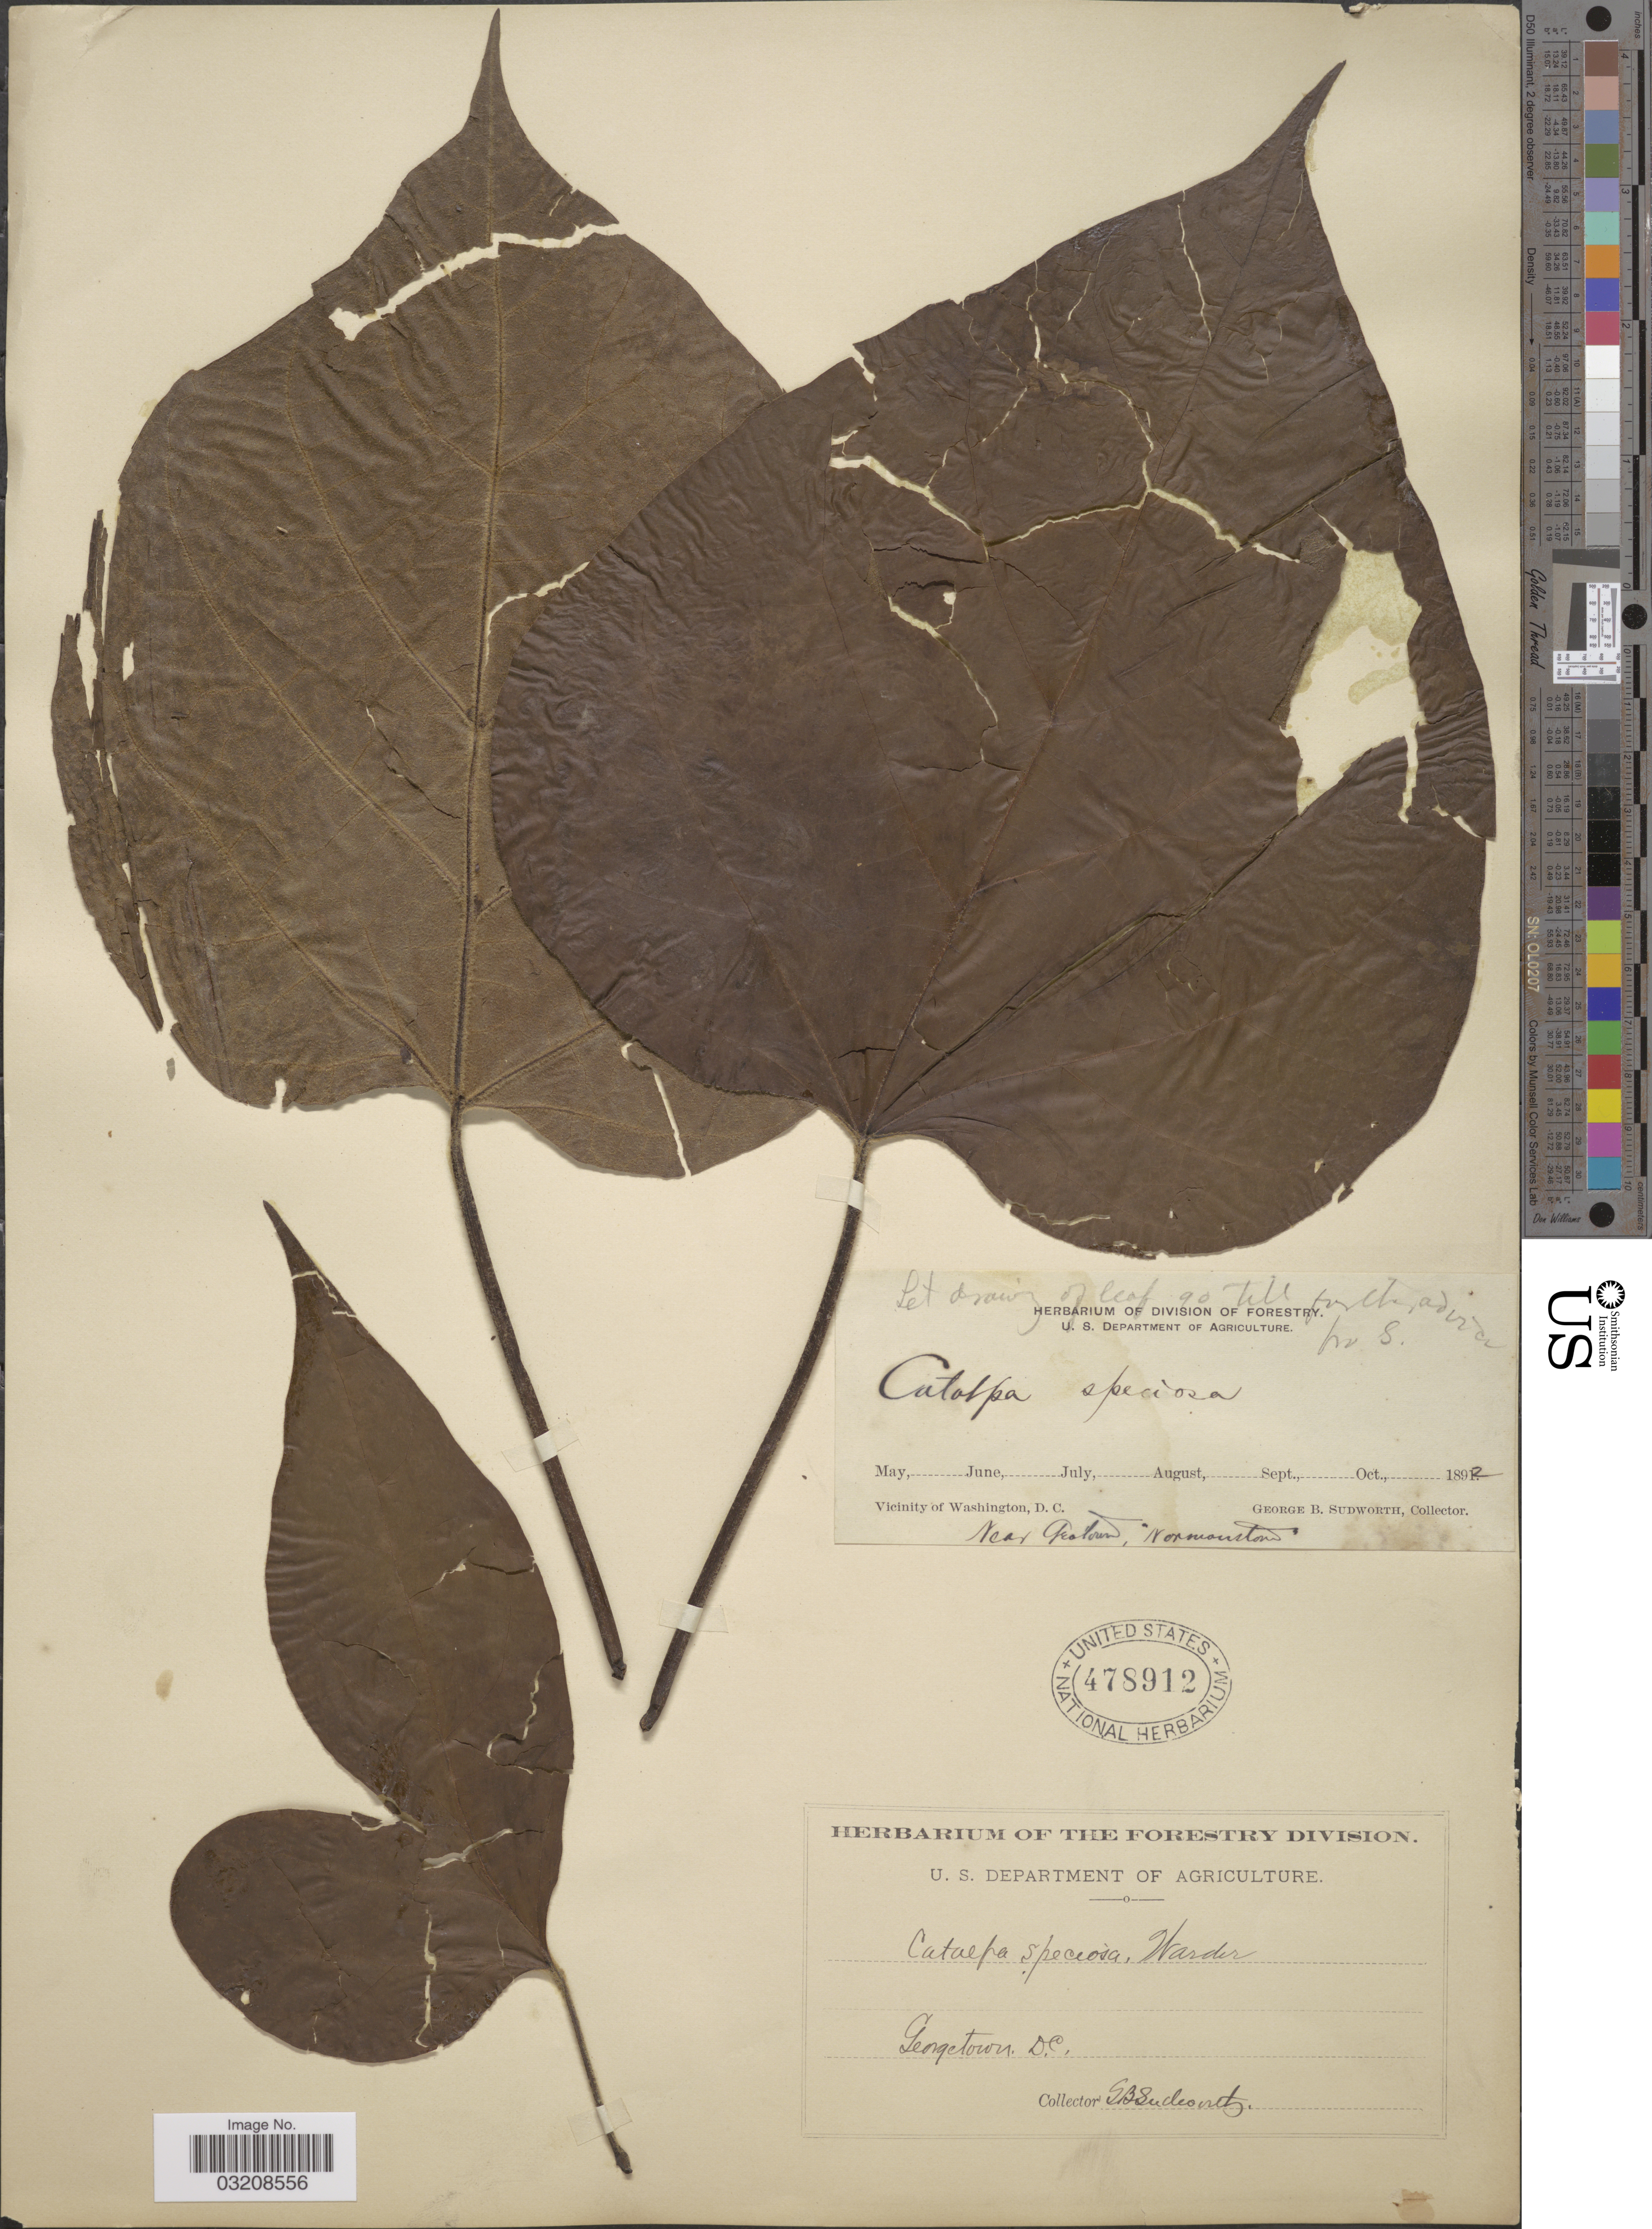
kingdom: Plantae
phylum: Tracheophyta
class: Magnoliopsida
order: Lamiales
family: Bignoniaceae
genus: Catalpa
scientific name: Catalpa speciosa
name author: (Warder) Warder ex Engelm.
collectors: G. B. Sudworth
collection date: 1892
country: United States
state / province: District of Columbia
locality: Vicinity of Washington, D.C. Near Geo'town, "Normanston". Georgetown. D.C.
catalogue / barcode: US 478912